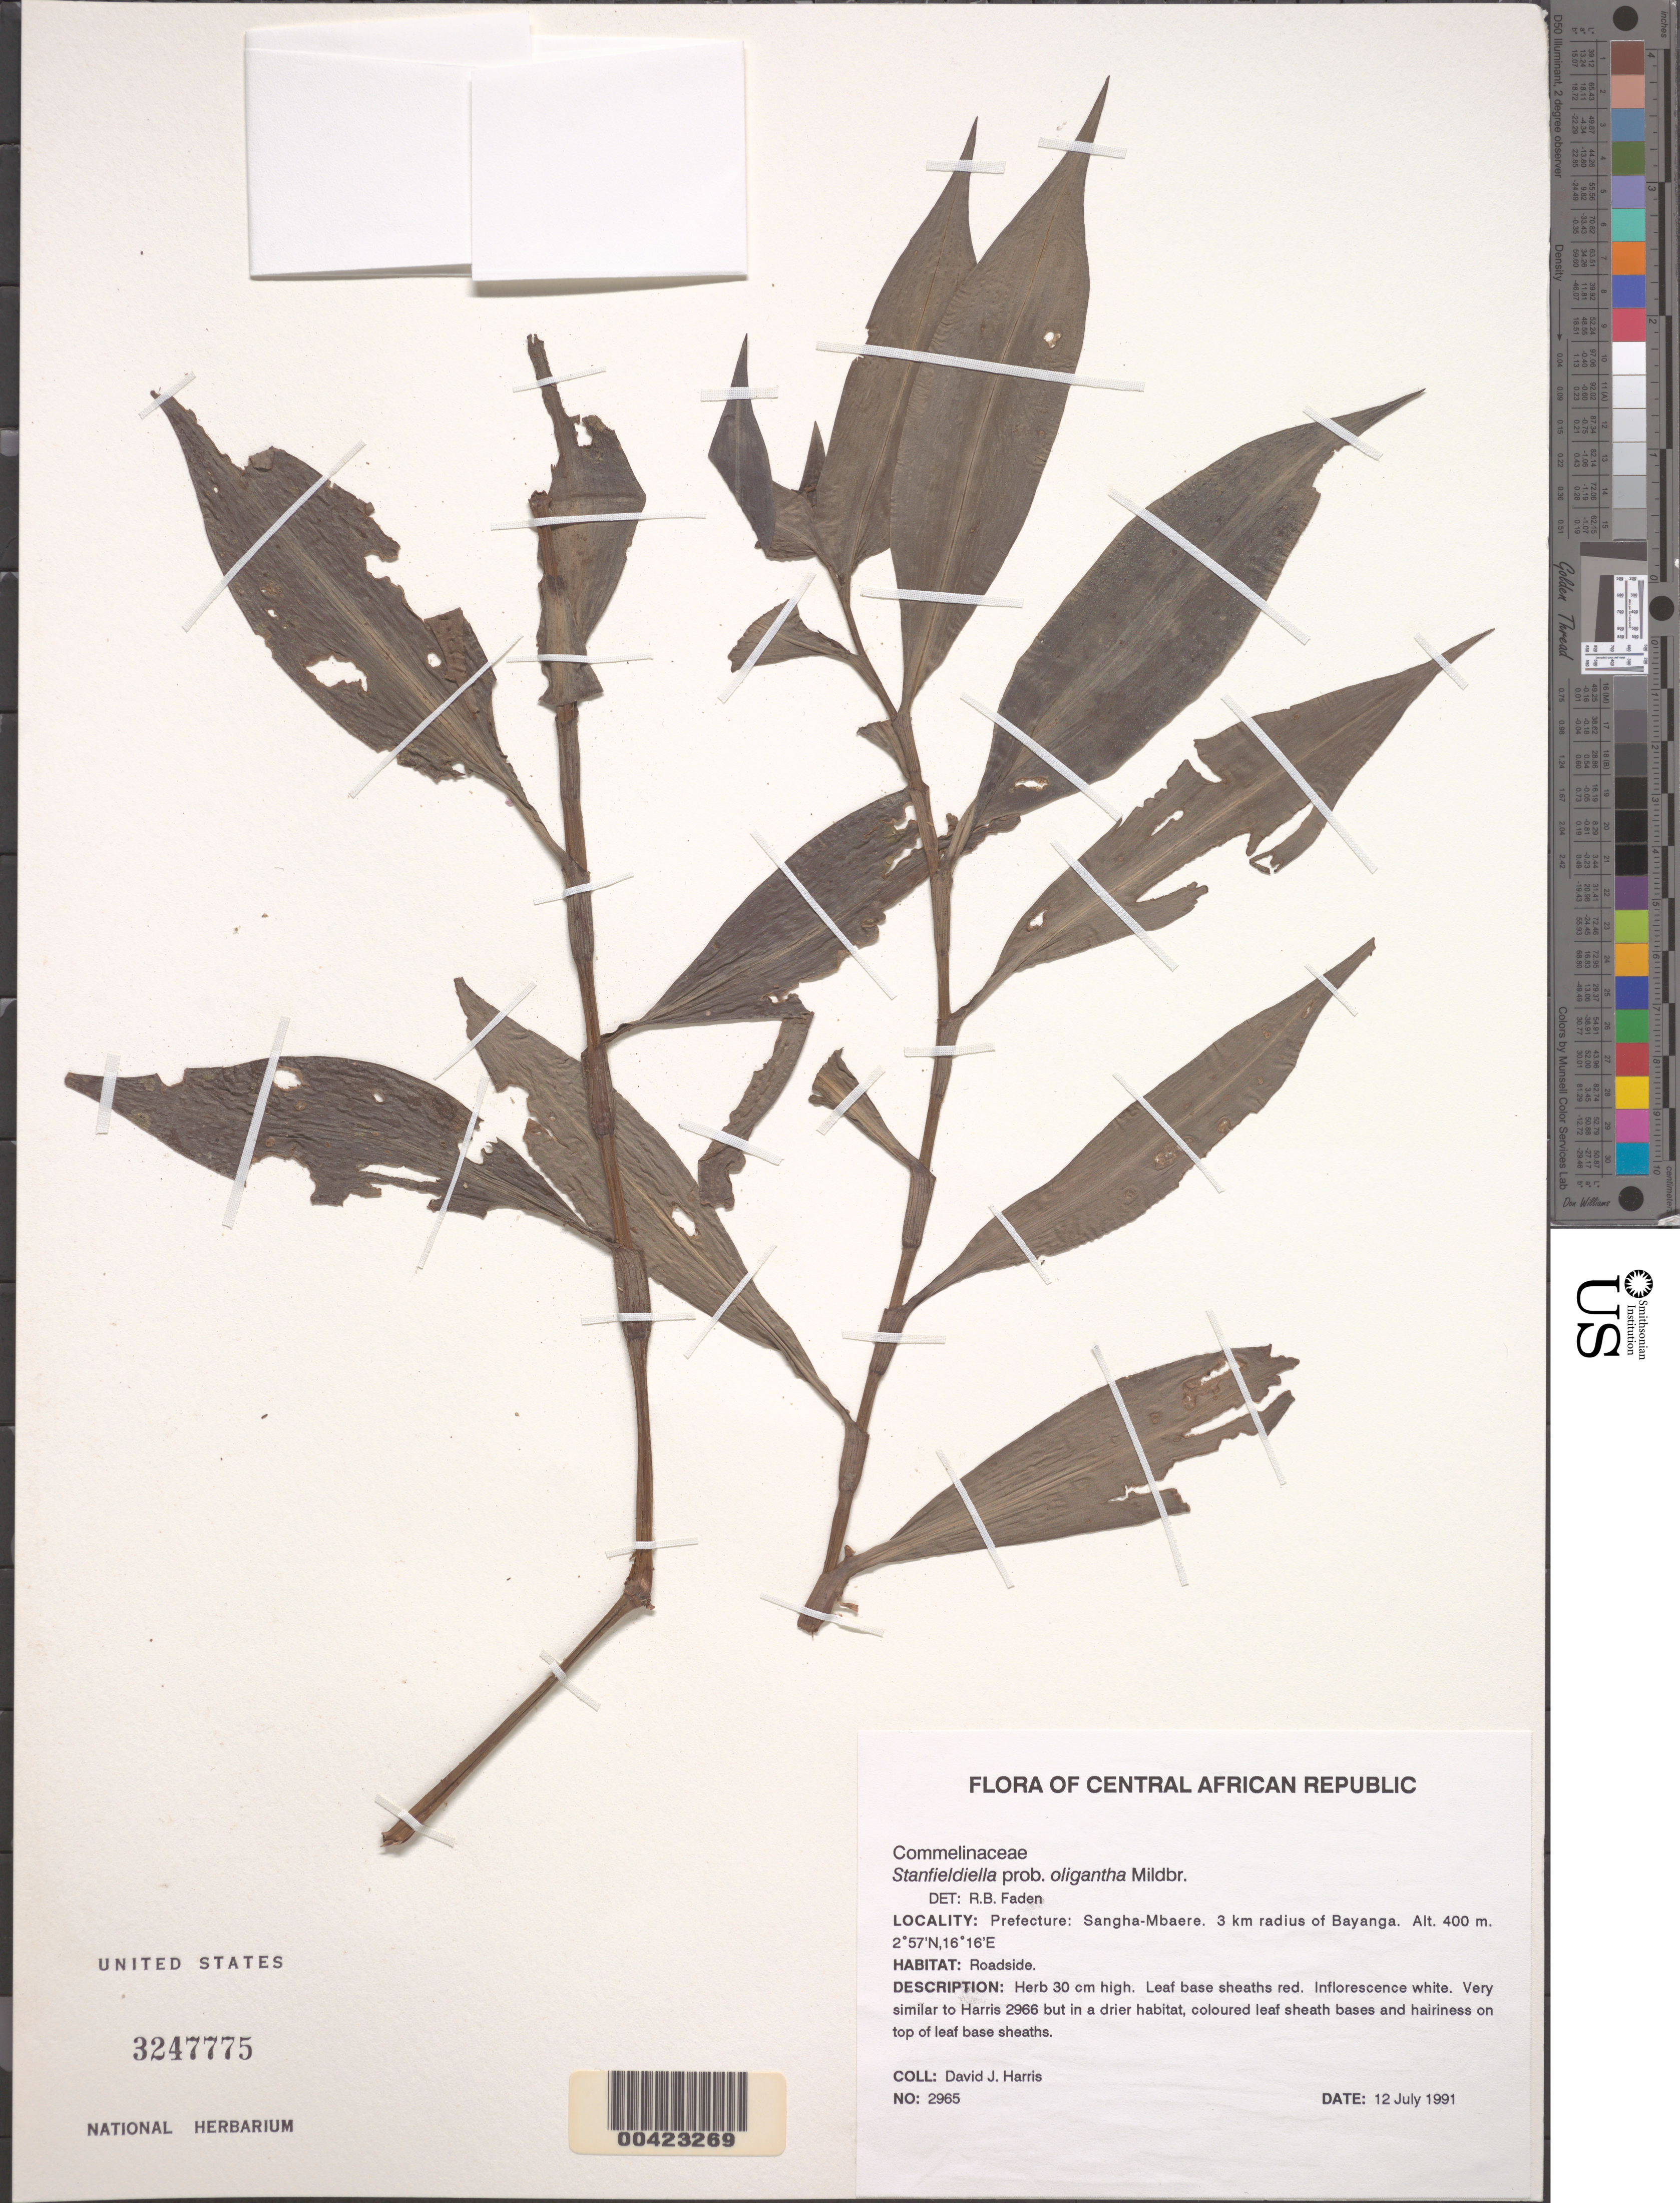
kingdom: Plantae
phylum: Tracheophyta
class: Liliopsida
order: Commelinales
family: Commelinaceae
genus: Stanfieldiella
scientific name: Stanfieldiella oligantha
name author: (Mildbr.) Brenan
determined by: Faden, Robert B., (US), Smithsonian Institution - National Museum of Natural History (UNITED STATES)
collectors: D. J. Harris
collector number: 2965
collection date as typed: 12 Jul 1991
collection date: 1991-07-12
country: Central African Republic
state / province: Sangha-Mbaere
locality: Sangha-mbaere, N of Bayanga on road to Nola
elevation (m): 400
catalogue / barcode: US 3247775